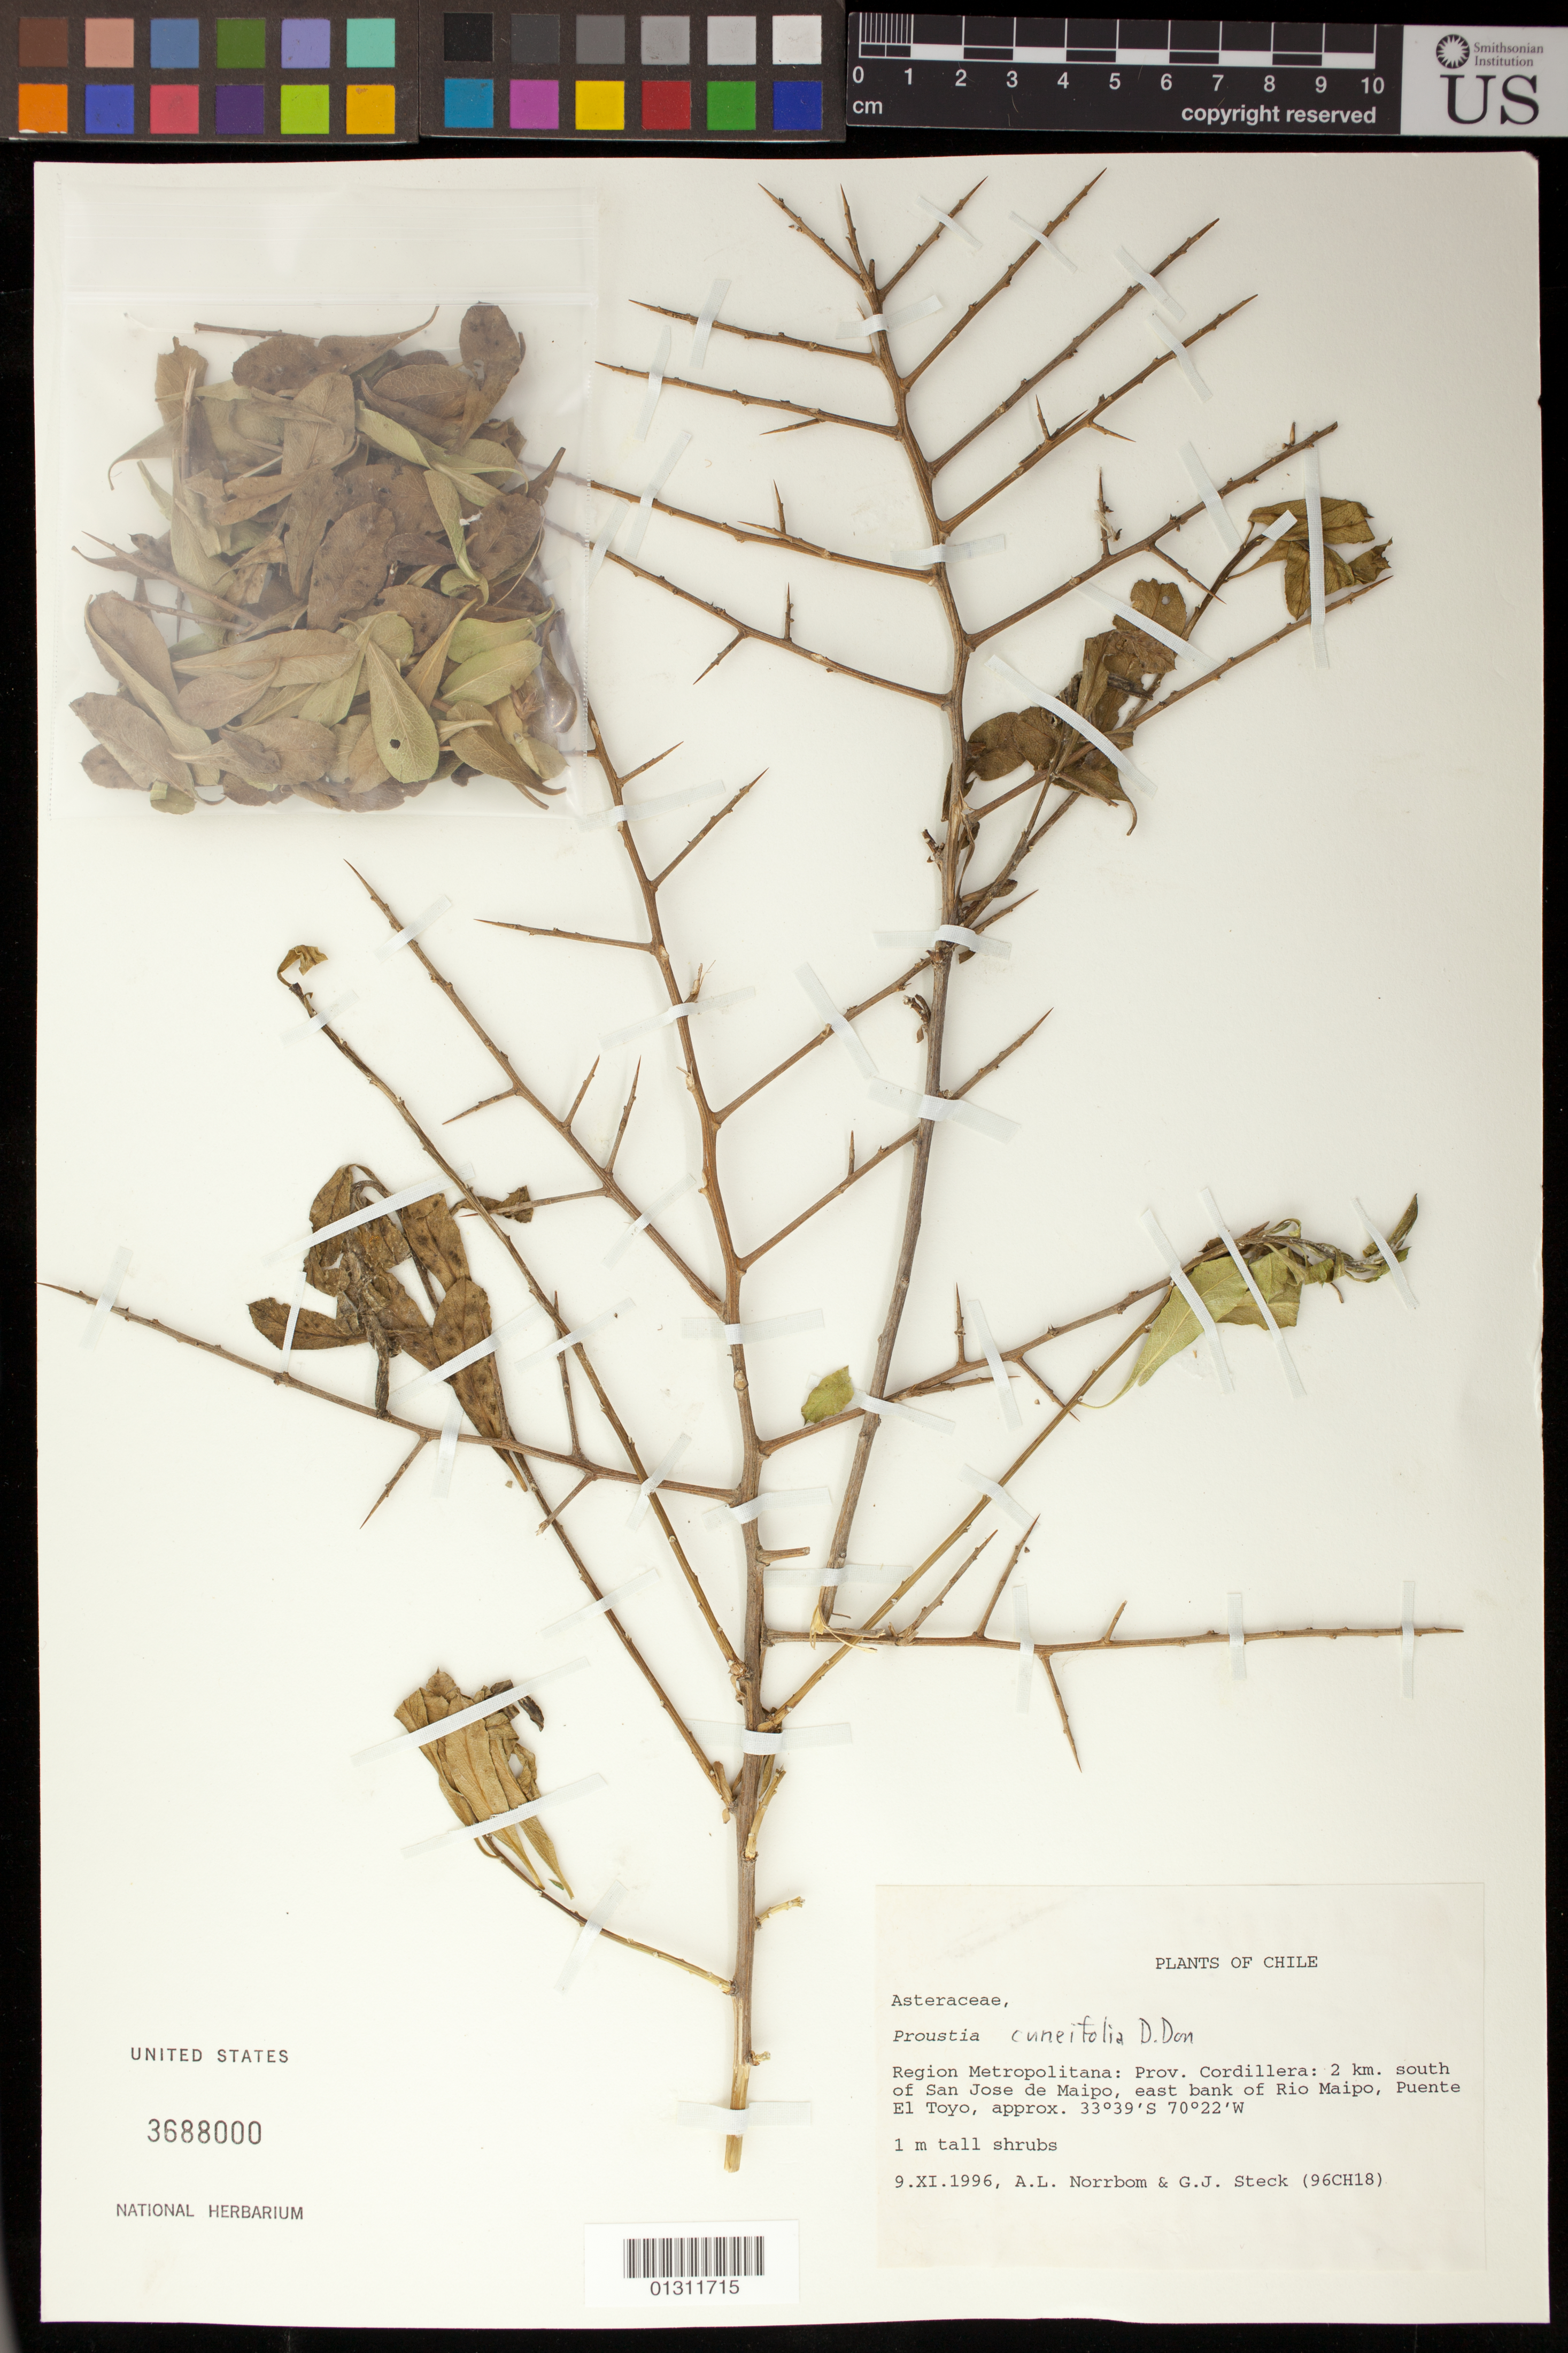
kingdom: Plantae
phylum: Tracheophyta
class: Magnoliopsida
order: Asterales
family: Asteraceae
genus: Proustia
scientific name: Proustia cuneifolia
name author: D. Don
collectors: A. L. Norrbom & G. Steck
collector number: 96CH18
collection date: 1996-11-09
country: Chile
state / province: Región Metropolitana (RM)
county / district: Cordillera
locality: Prov. Cordillera: 2 km S of san Jose de Maipo, E bank of Rio Maipo, Puente El Toyo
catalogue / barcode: US 3688000